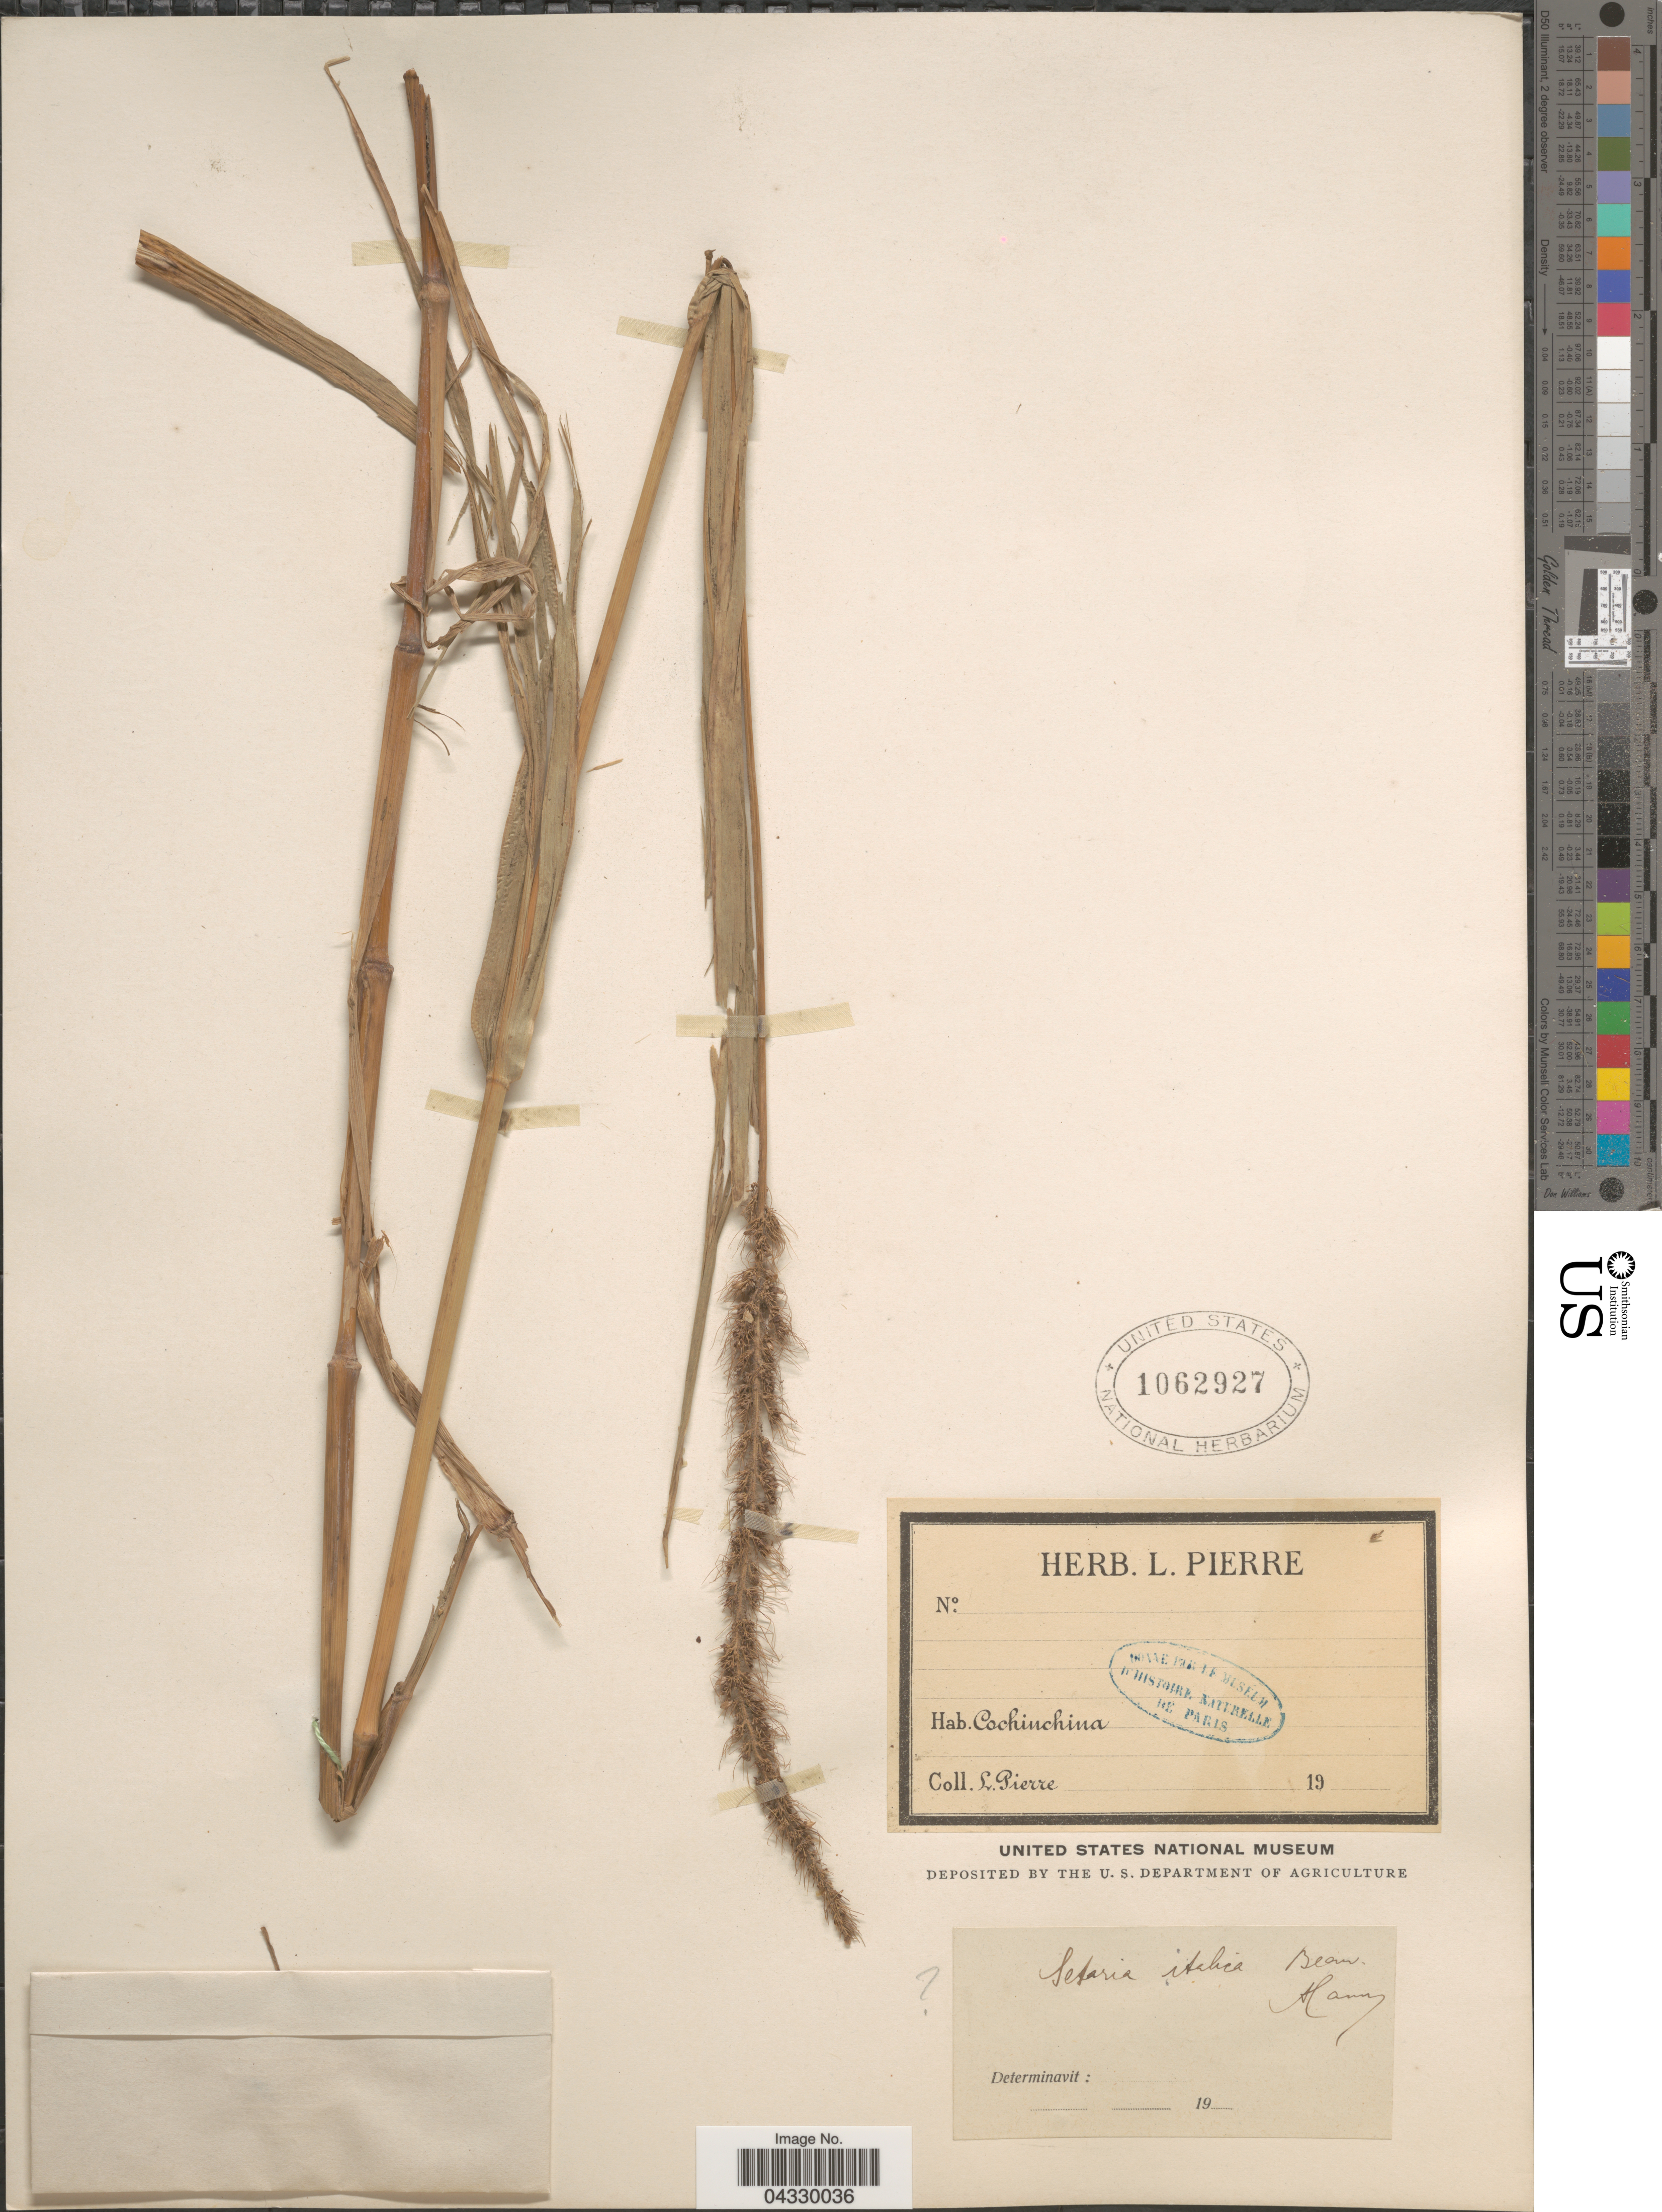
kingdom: Plantae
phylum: Tracheophyta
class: Liliopsida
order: Poales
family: Poaceae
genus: Setaria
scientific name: Setaria italica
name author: (L.) P. Beauv.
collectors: L. Pierre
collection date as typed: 19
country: Vietnam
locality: Cochinchina.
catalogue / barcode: US 1062927